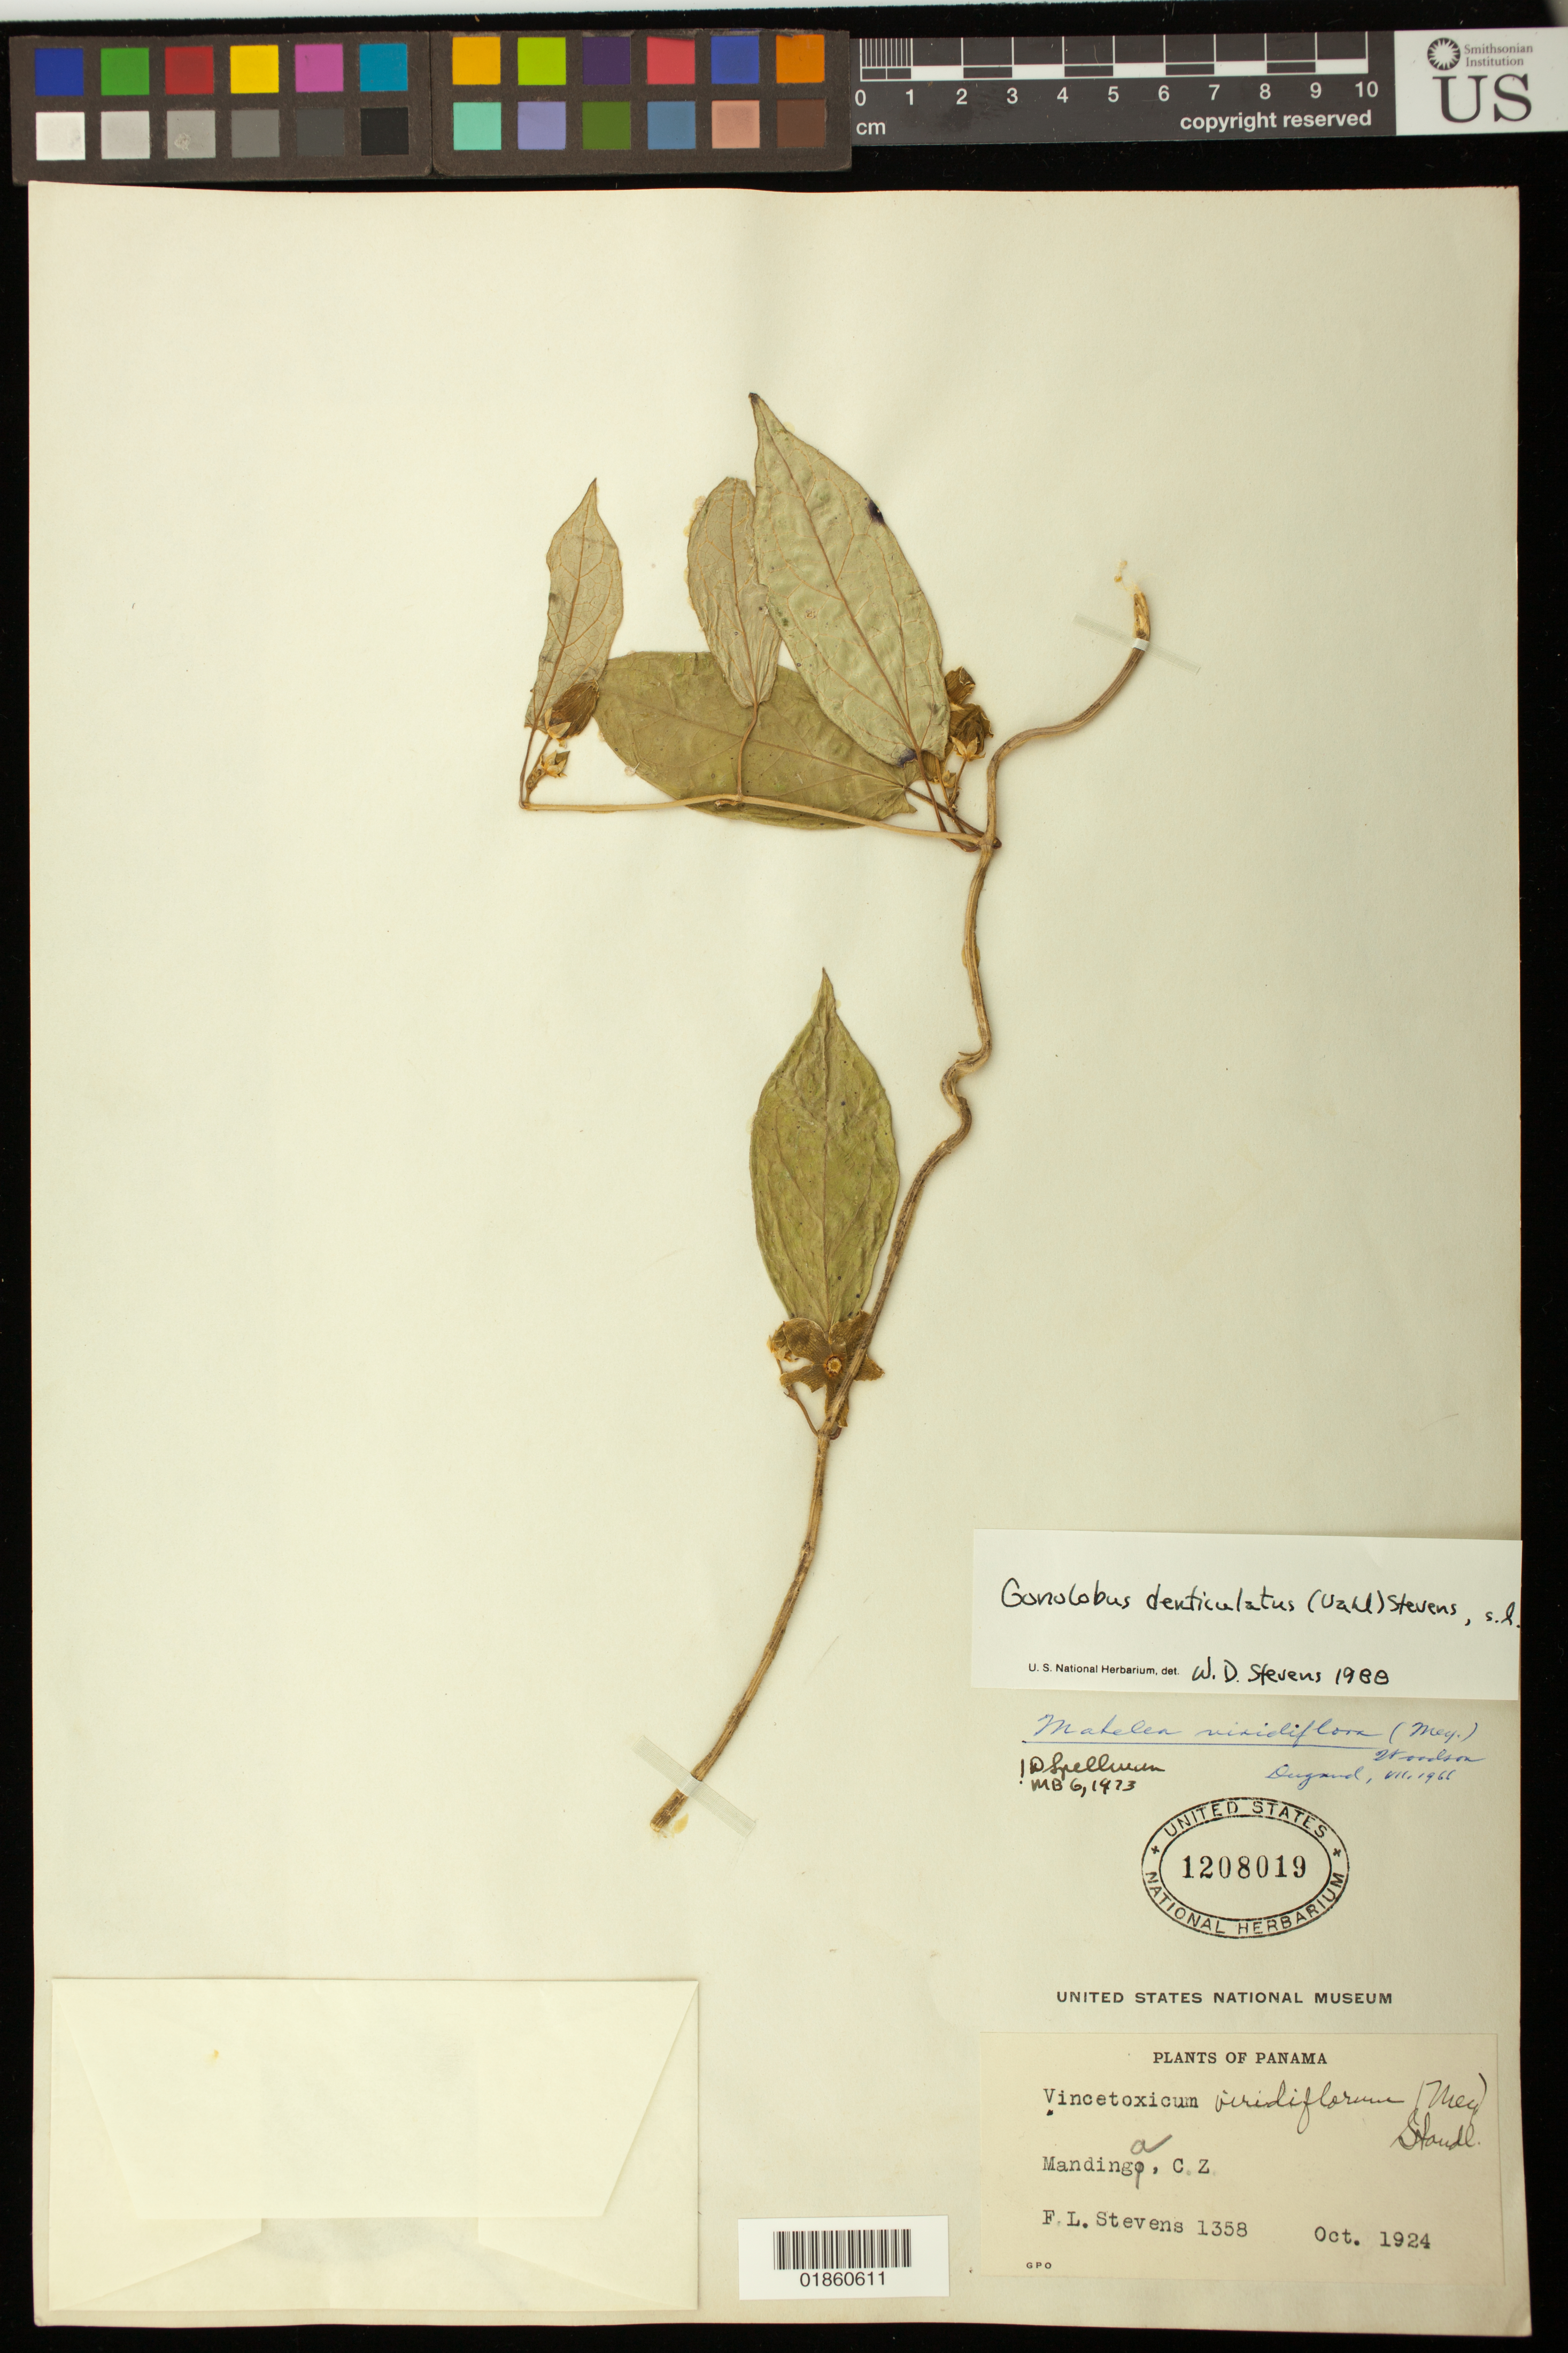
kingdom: Plantae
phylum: Tracheophyta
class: Magnoliopsida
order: Gentianales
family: Apocynaceae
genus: Gonolobus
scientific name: Gonolobus denticulatus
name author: (Vahl) W.D. Stevens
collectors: F. L. Stevens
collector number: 1358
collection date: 1924-10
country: Panama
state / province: Kuna Yala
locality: Mandinga, C.Z.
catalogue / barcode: US 1208019